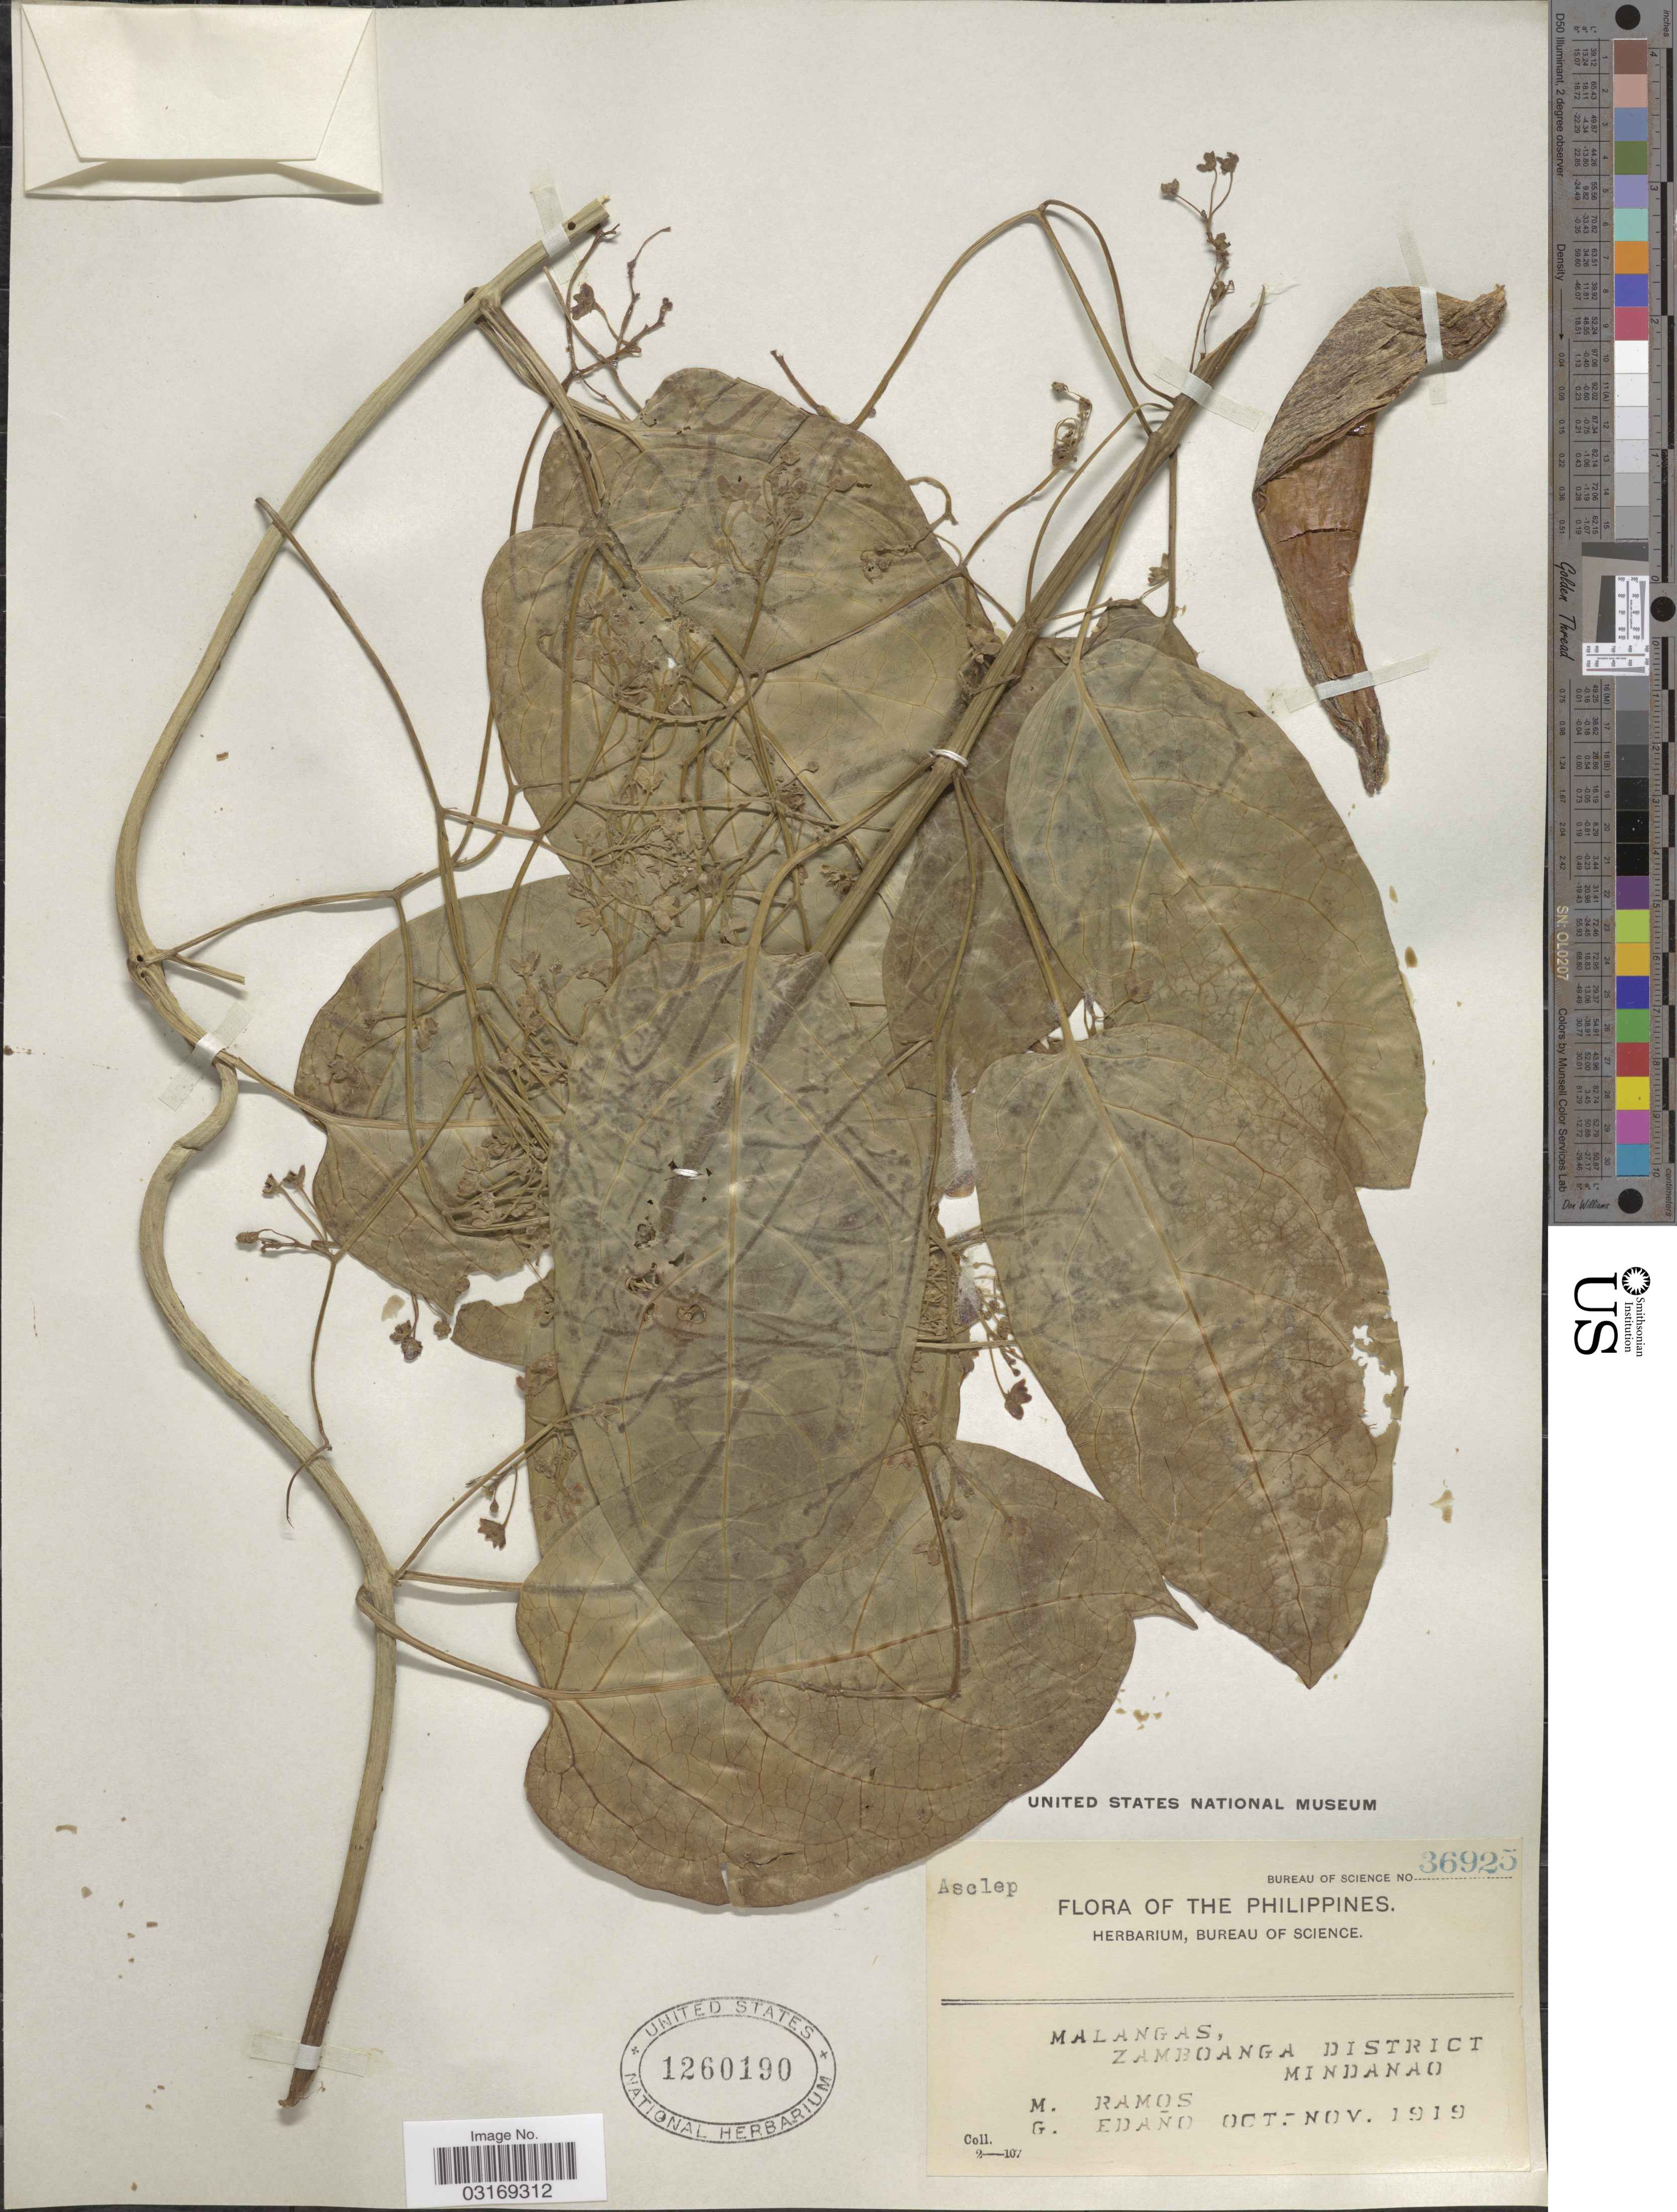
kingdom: Plantae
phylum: Tracheophyta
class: Magnoliopsida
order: Gentianales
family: Apocynaceae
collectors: M. Ramos & G. Edaño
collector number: Bureau of Science 36925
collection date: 1919-10/1919-11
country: Philippines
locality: Malangas, Zamboanga District, Mindanao.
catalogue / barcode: US 1260190